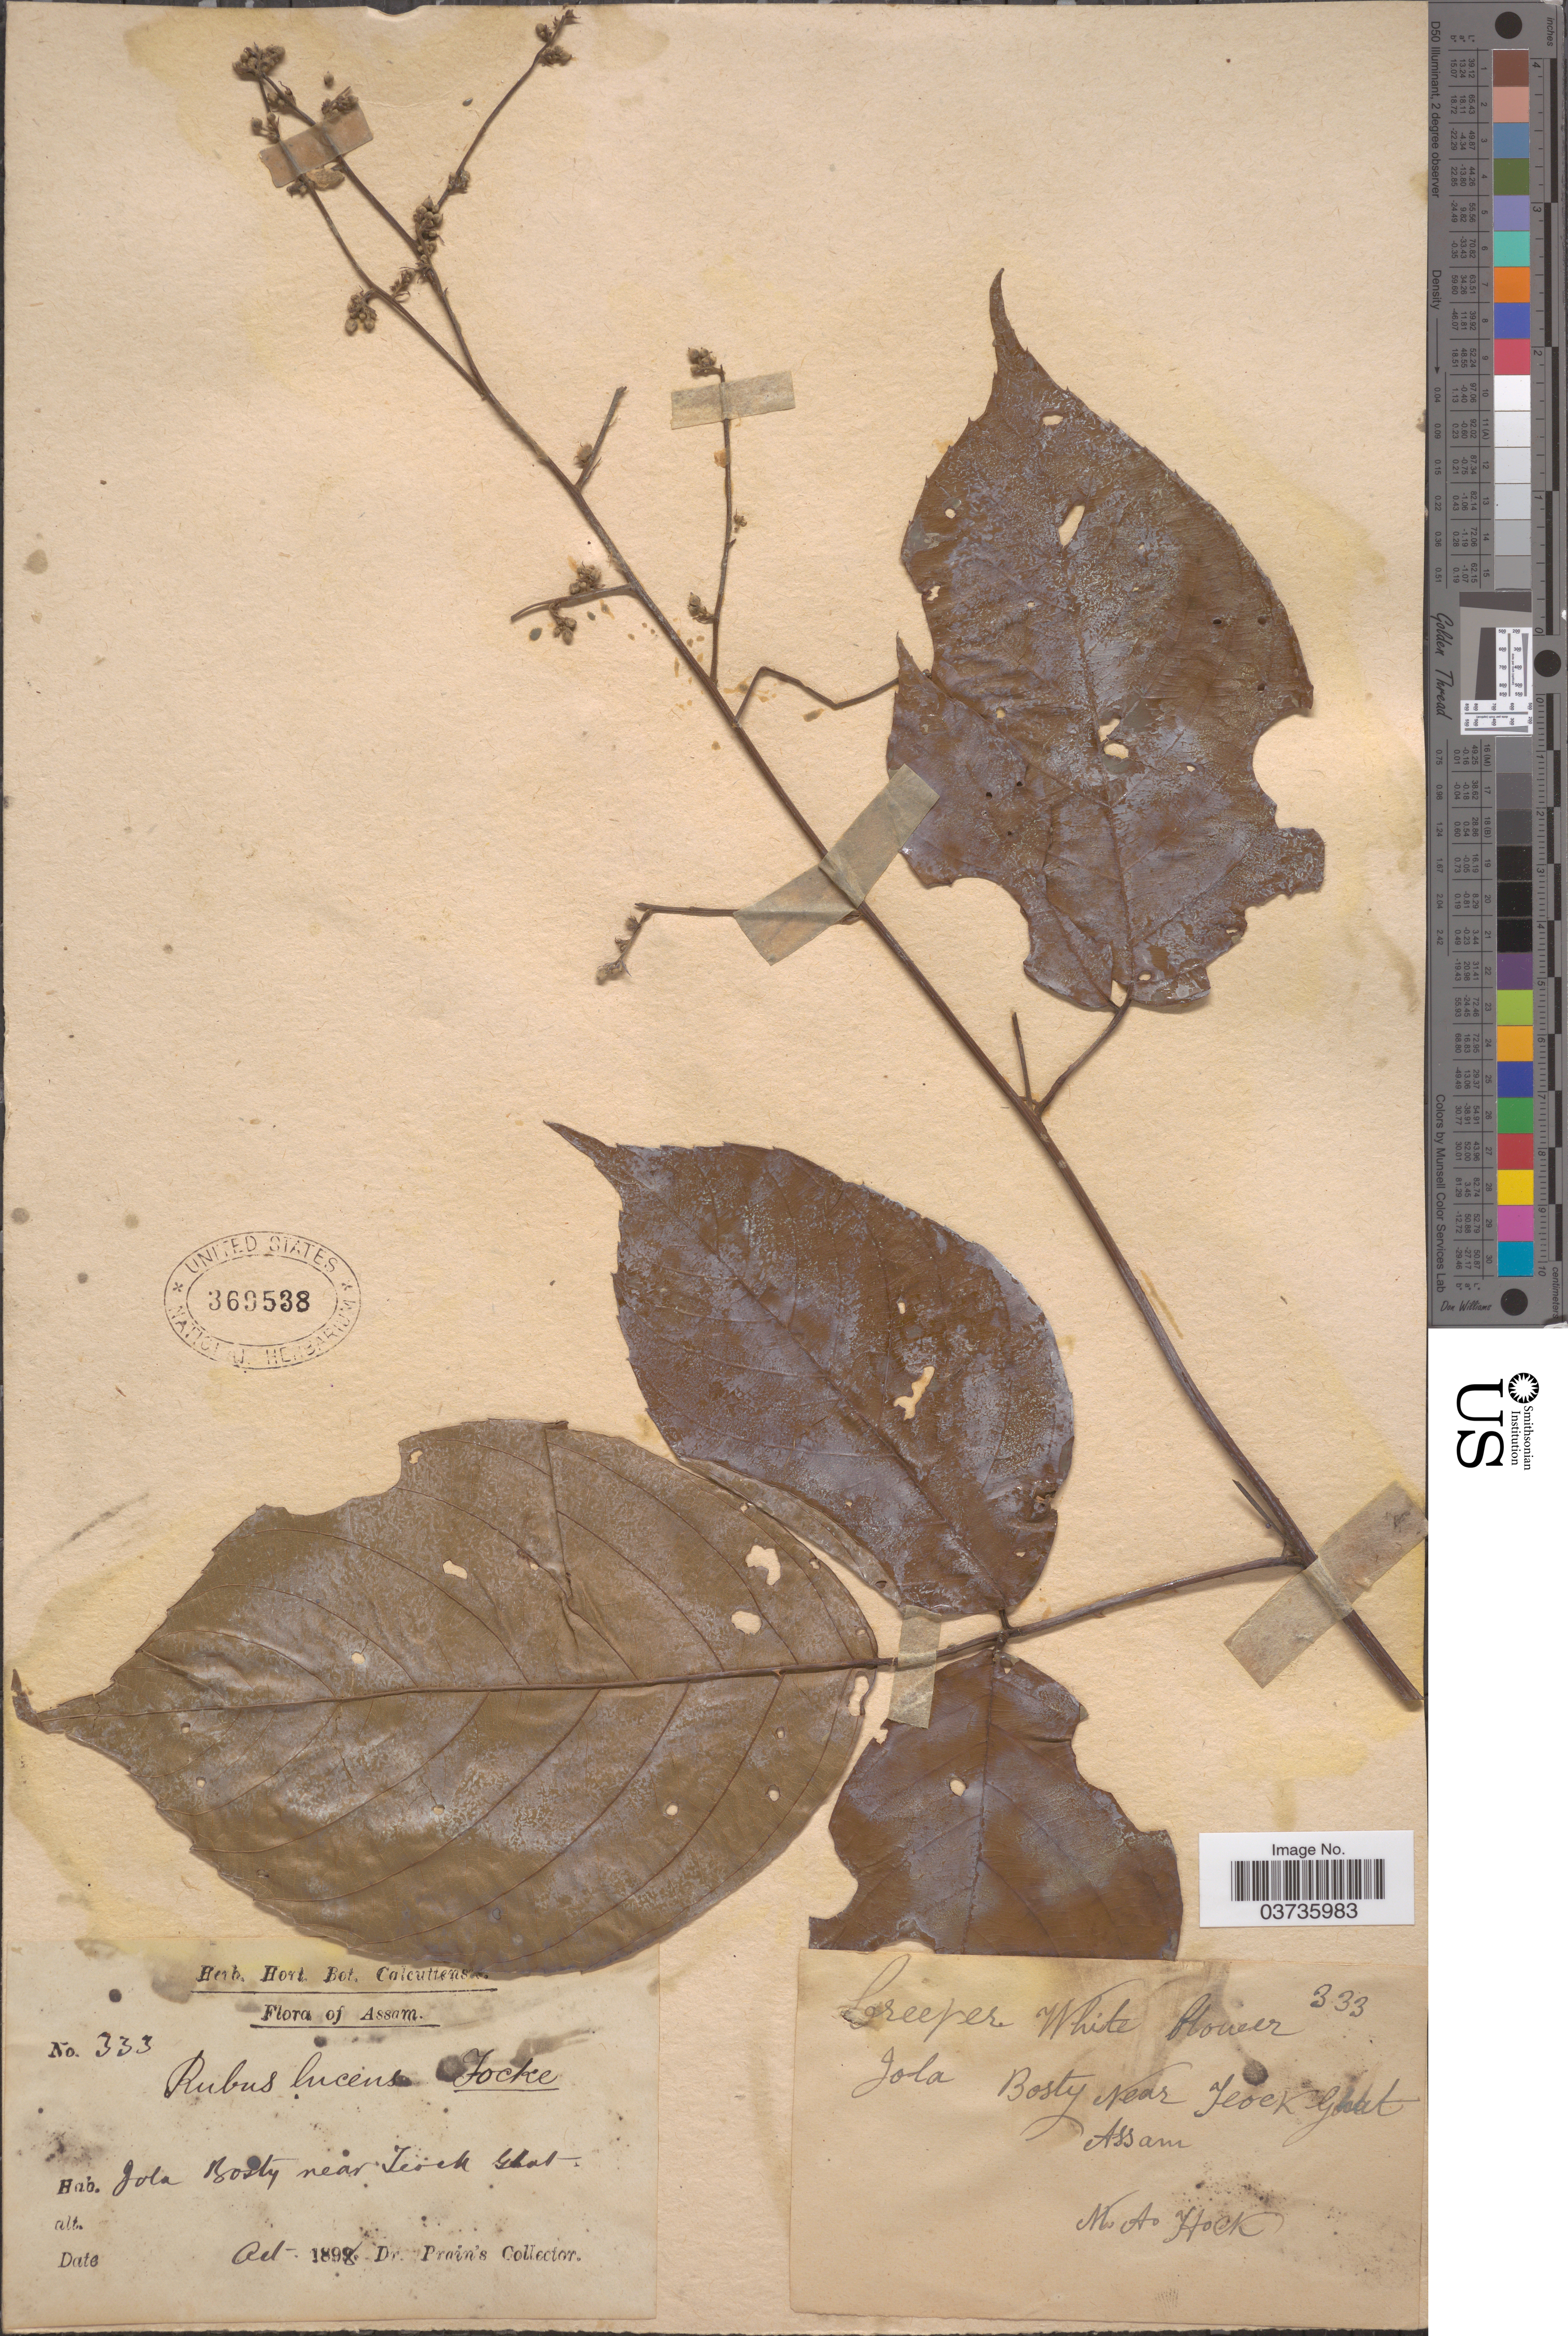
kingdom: Plantae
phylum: Tracheophyta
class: Magnoliopsida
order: Rosales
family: Rosaceae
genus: Rubus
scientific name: Rubus lucens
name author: Focke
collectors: Dr. Prain's collector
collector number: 333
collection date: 1896-10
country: India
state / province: Assam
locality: Jola Bosty near Teock Ghat.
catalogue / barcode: US 369538